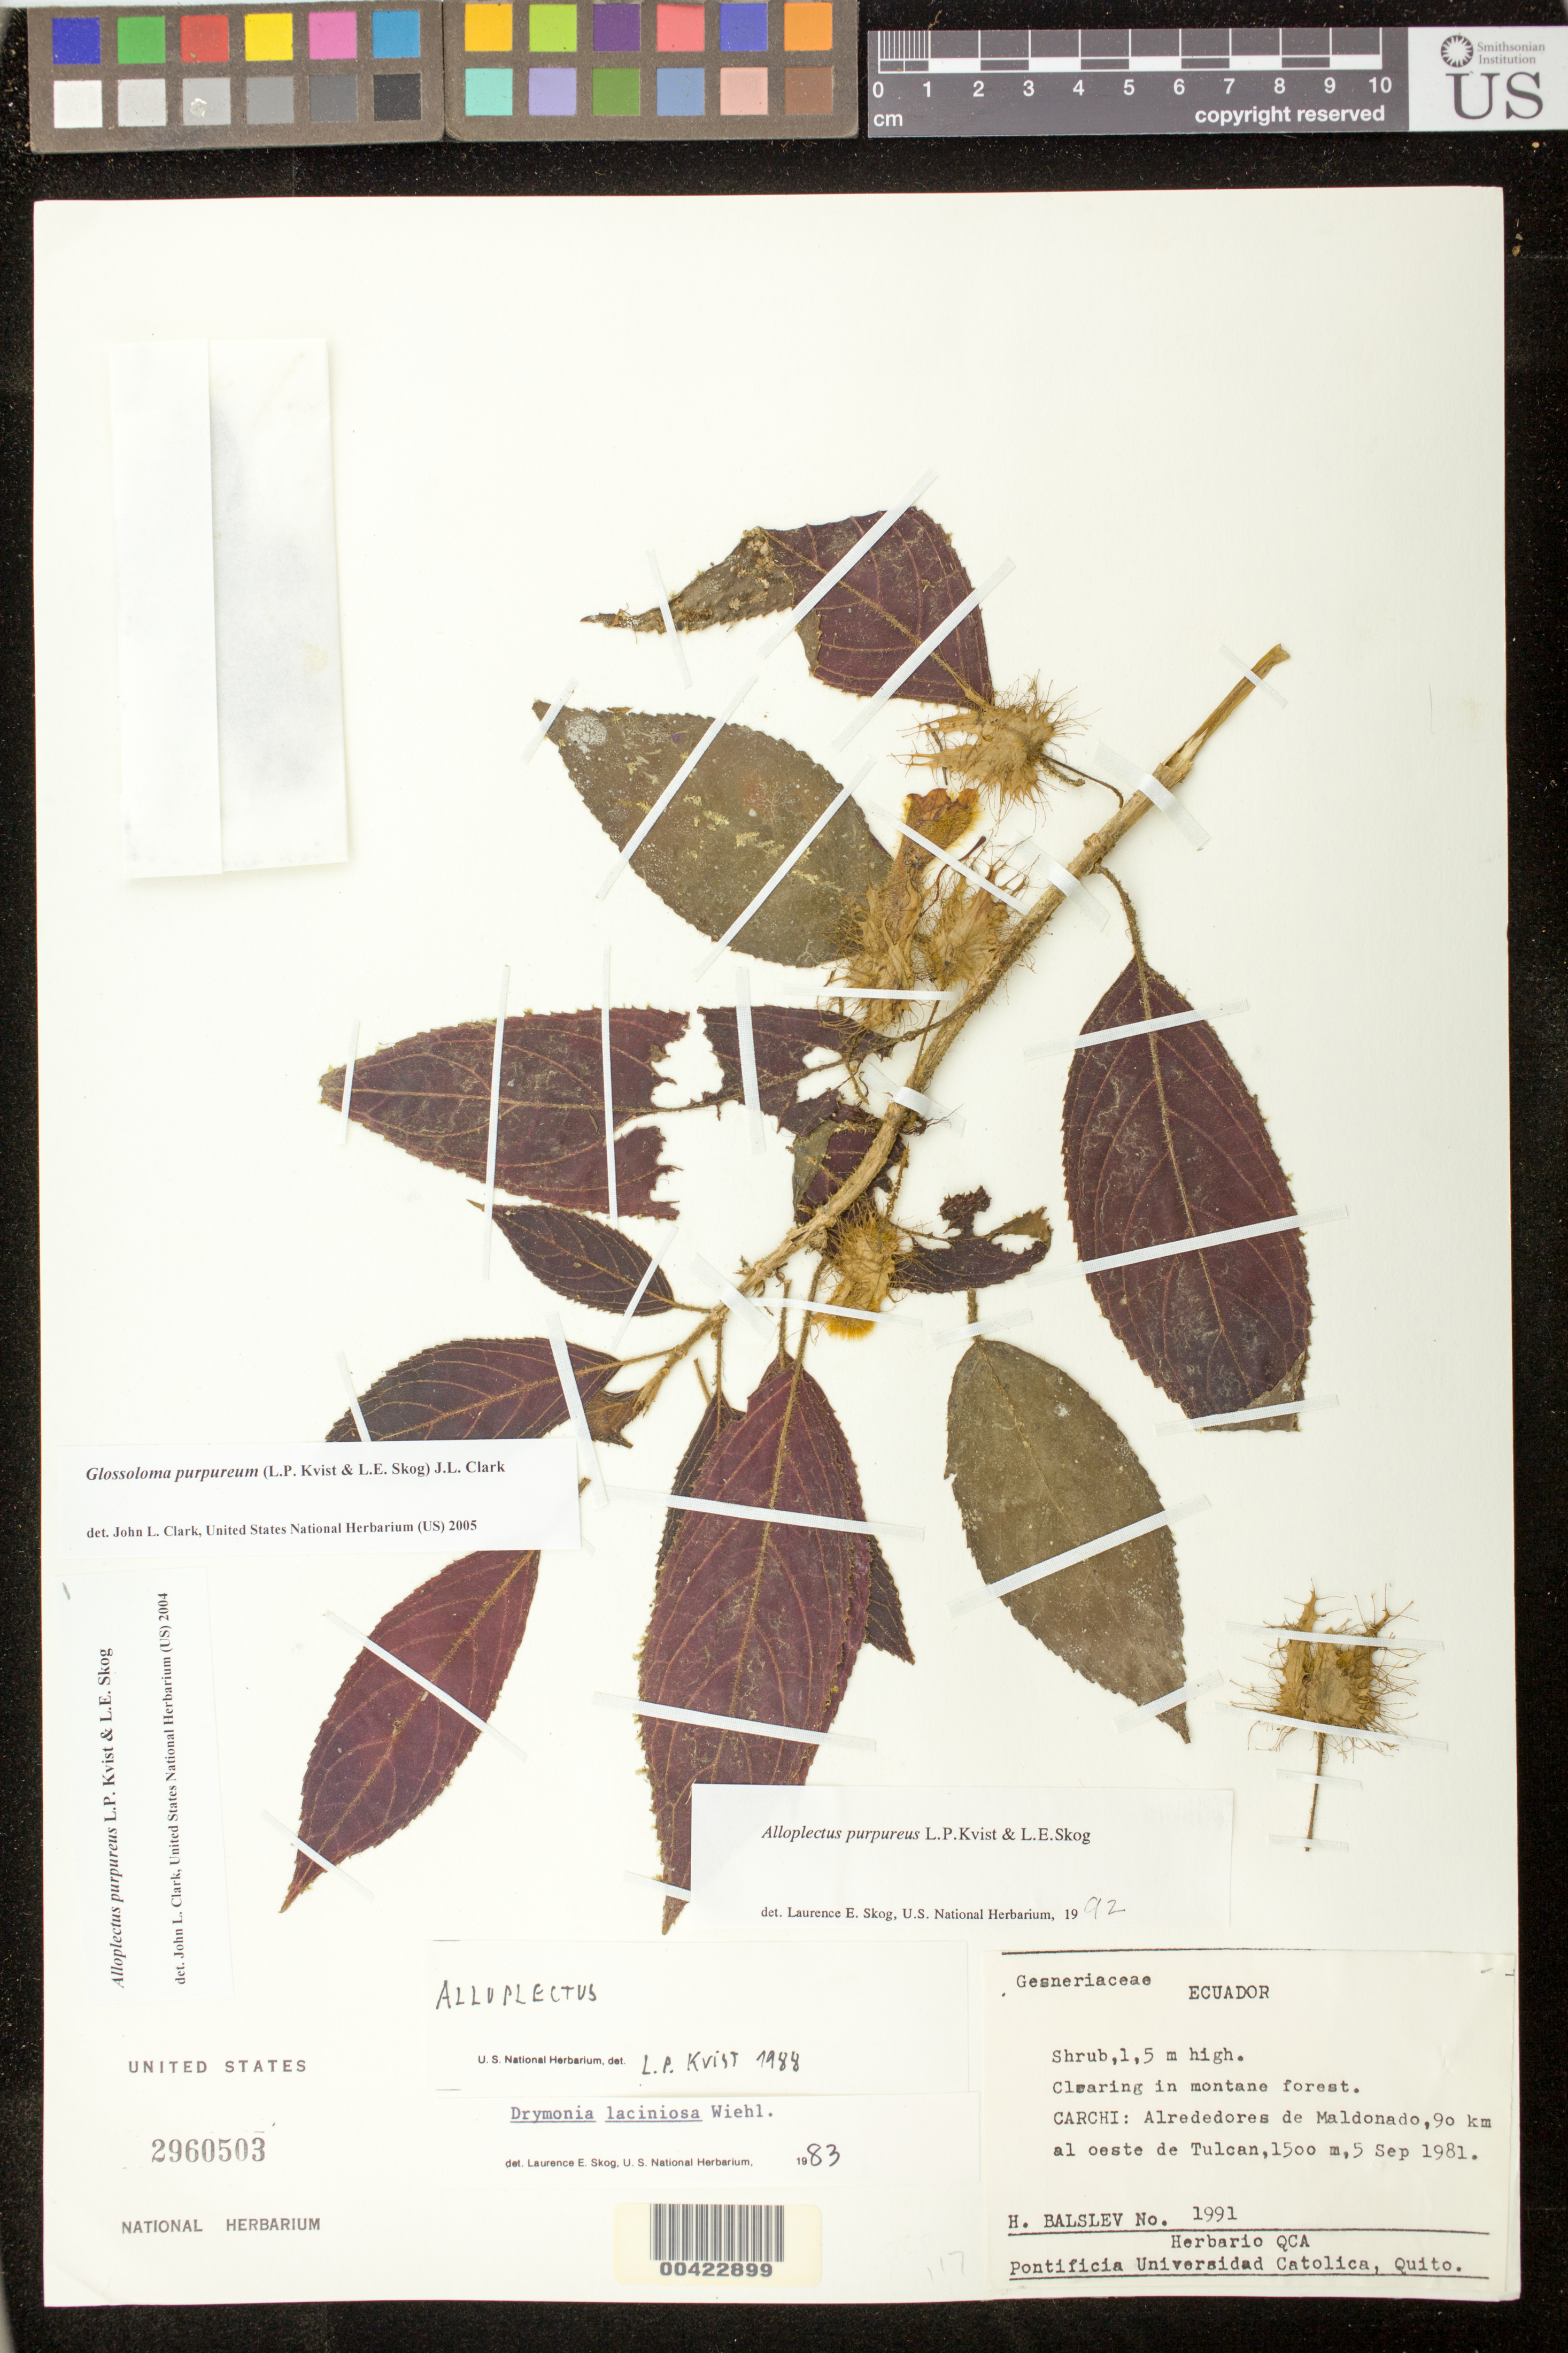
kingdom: Plantae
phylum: Tracheophyta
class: Magnoliopsida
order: Lamiales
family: Gesneriaceae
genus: Columnea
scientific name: Columnea dielsii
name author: Mansf.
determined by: Clark, J. L., (SEL), The Marie Selby Botanical Garden (UNITED STATES)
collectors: H. Balslev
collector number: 1991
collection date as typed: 05 Sep 1981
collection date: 1981-09-05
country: Ecuador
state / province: Carchi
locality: Alrededores de Maldonado, 90 km al oeste de Tulcan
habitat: Clearing in montane forest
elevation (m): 1500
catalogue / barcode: US 2960503